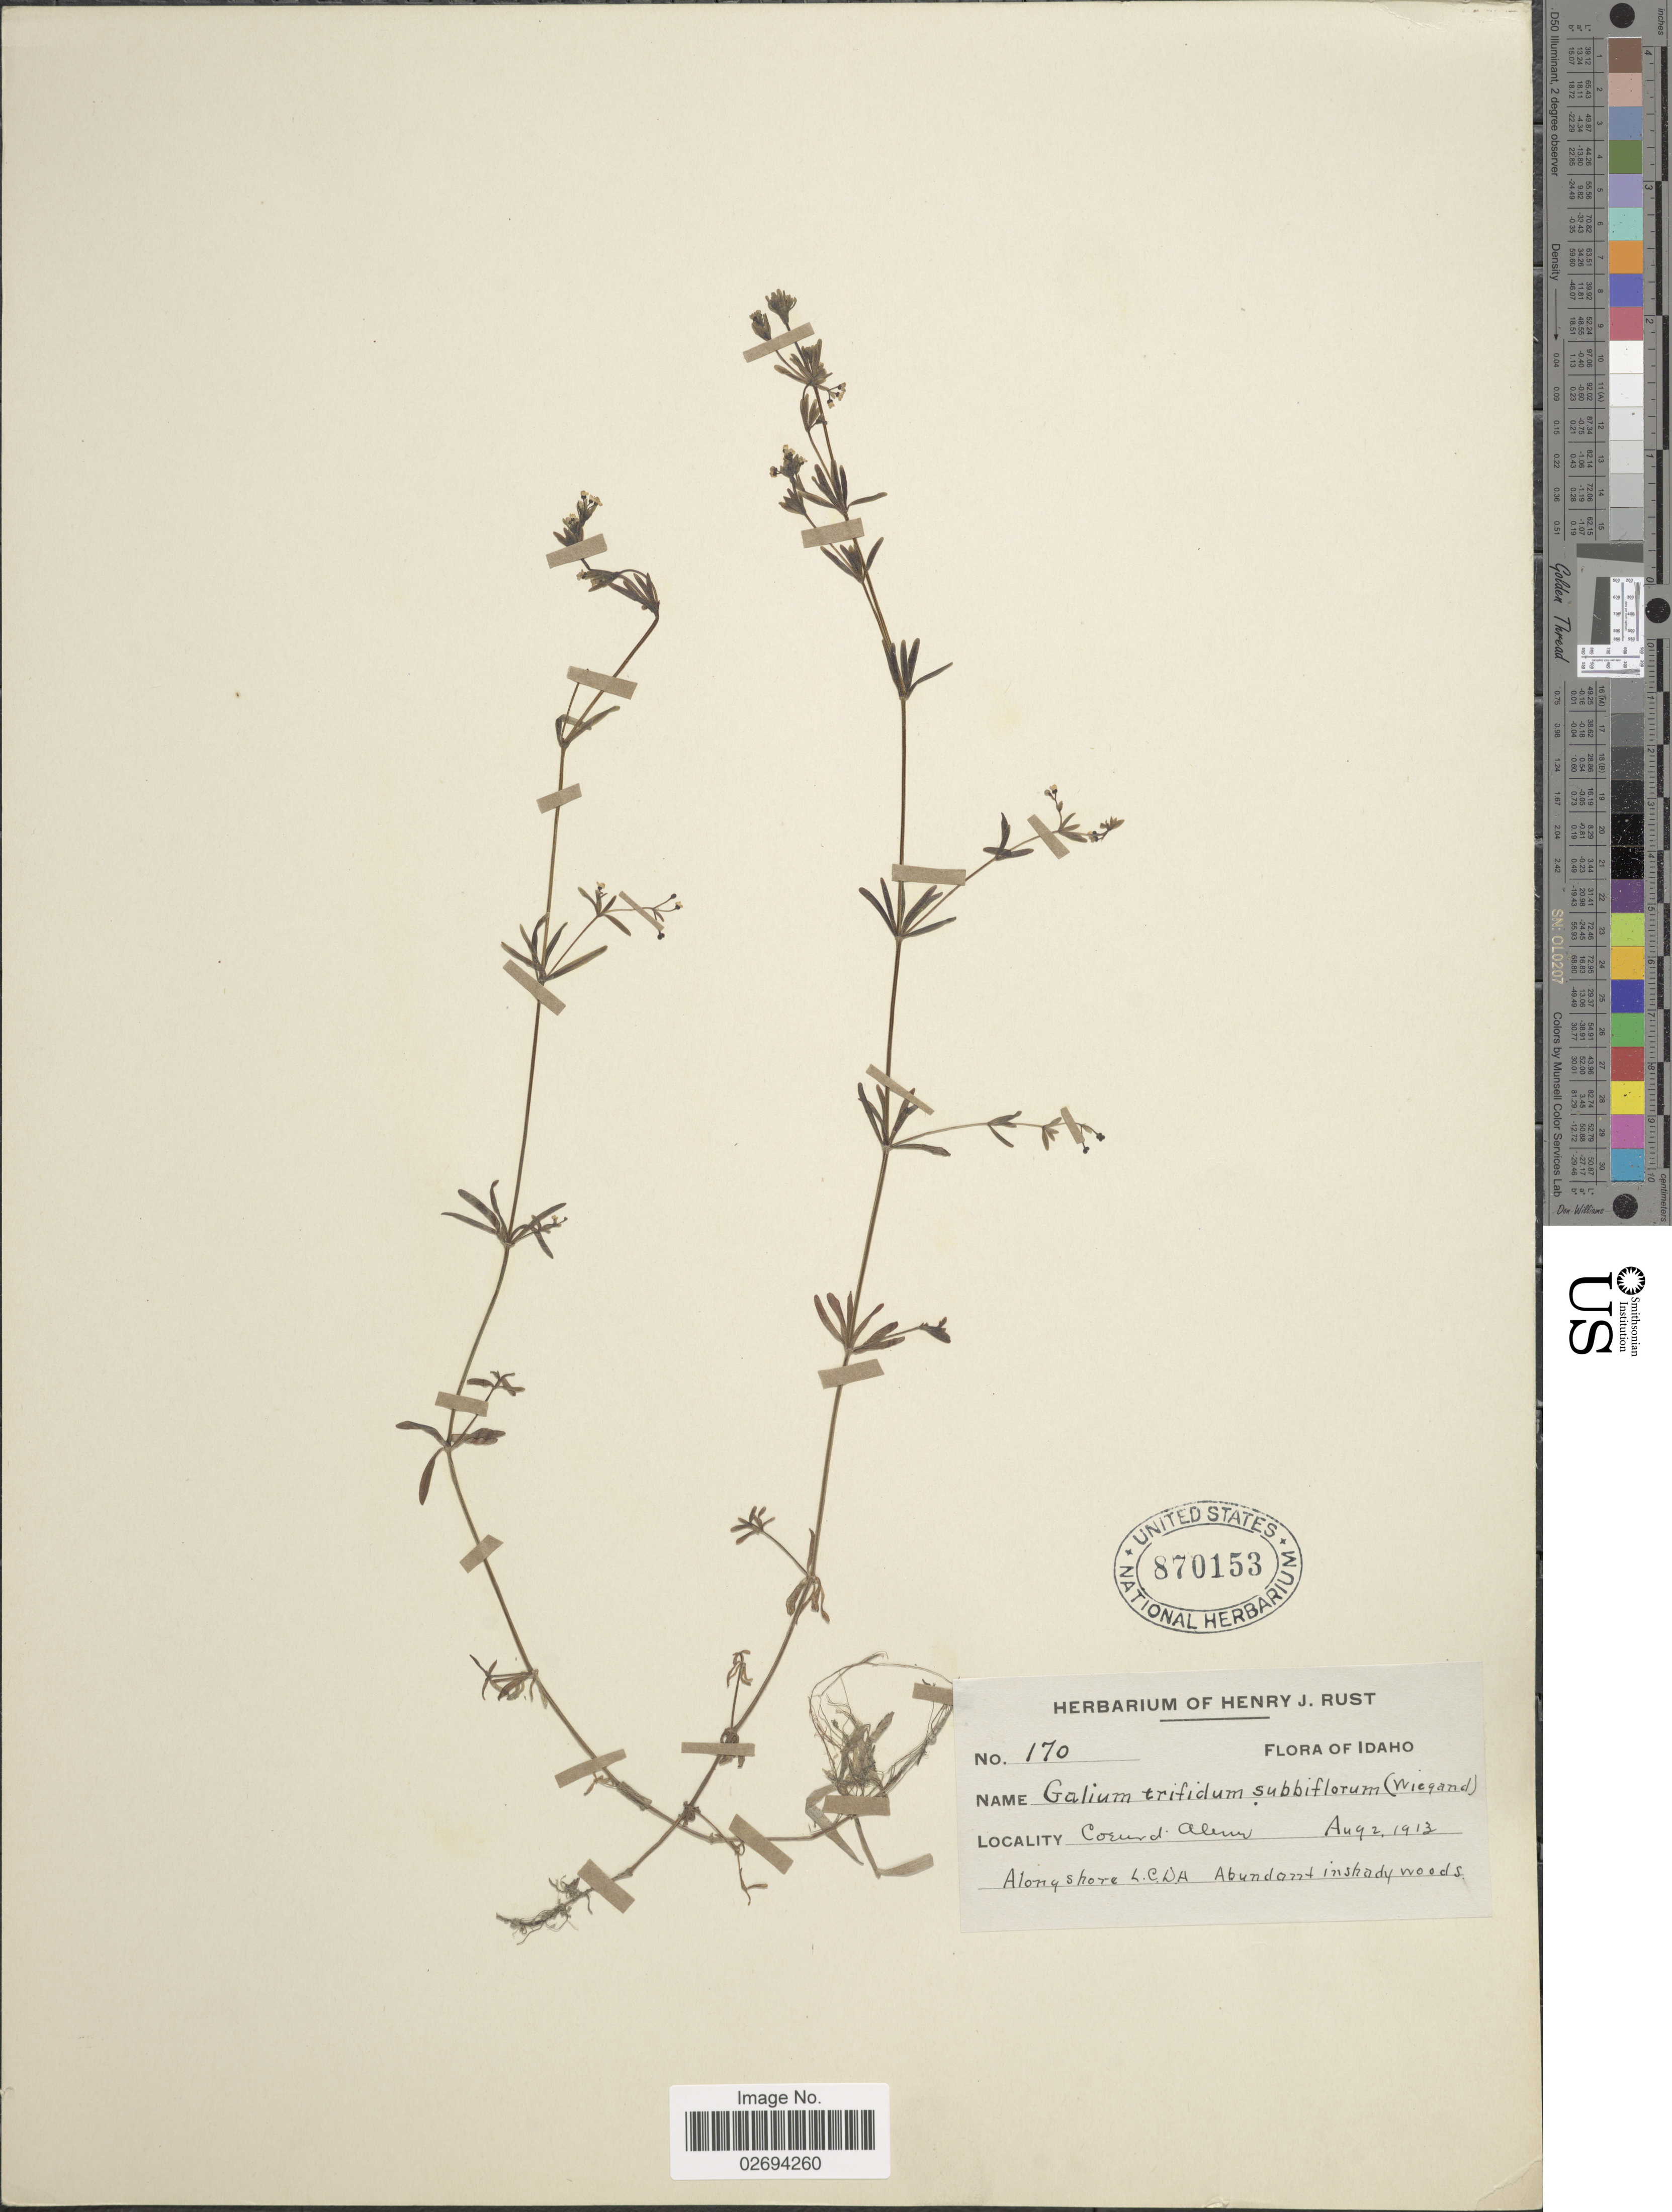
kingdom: Plantae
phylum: Tracheophyta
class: Magnoliopsida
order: Gentianales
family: Rubiaceae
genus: Galium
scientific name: Galium trifidum var. subbiflorum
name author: Wiegand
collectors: H. J. Rust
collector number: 170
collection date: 1913-08-02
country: United States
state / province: Idaho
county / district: Kootenai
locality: Coeur d'Alene. Along shore L.C.D.A.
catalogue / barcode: US 870153